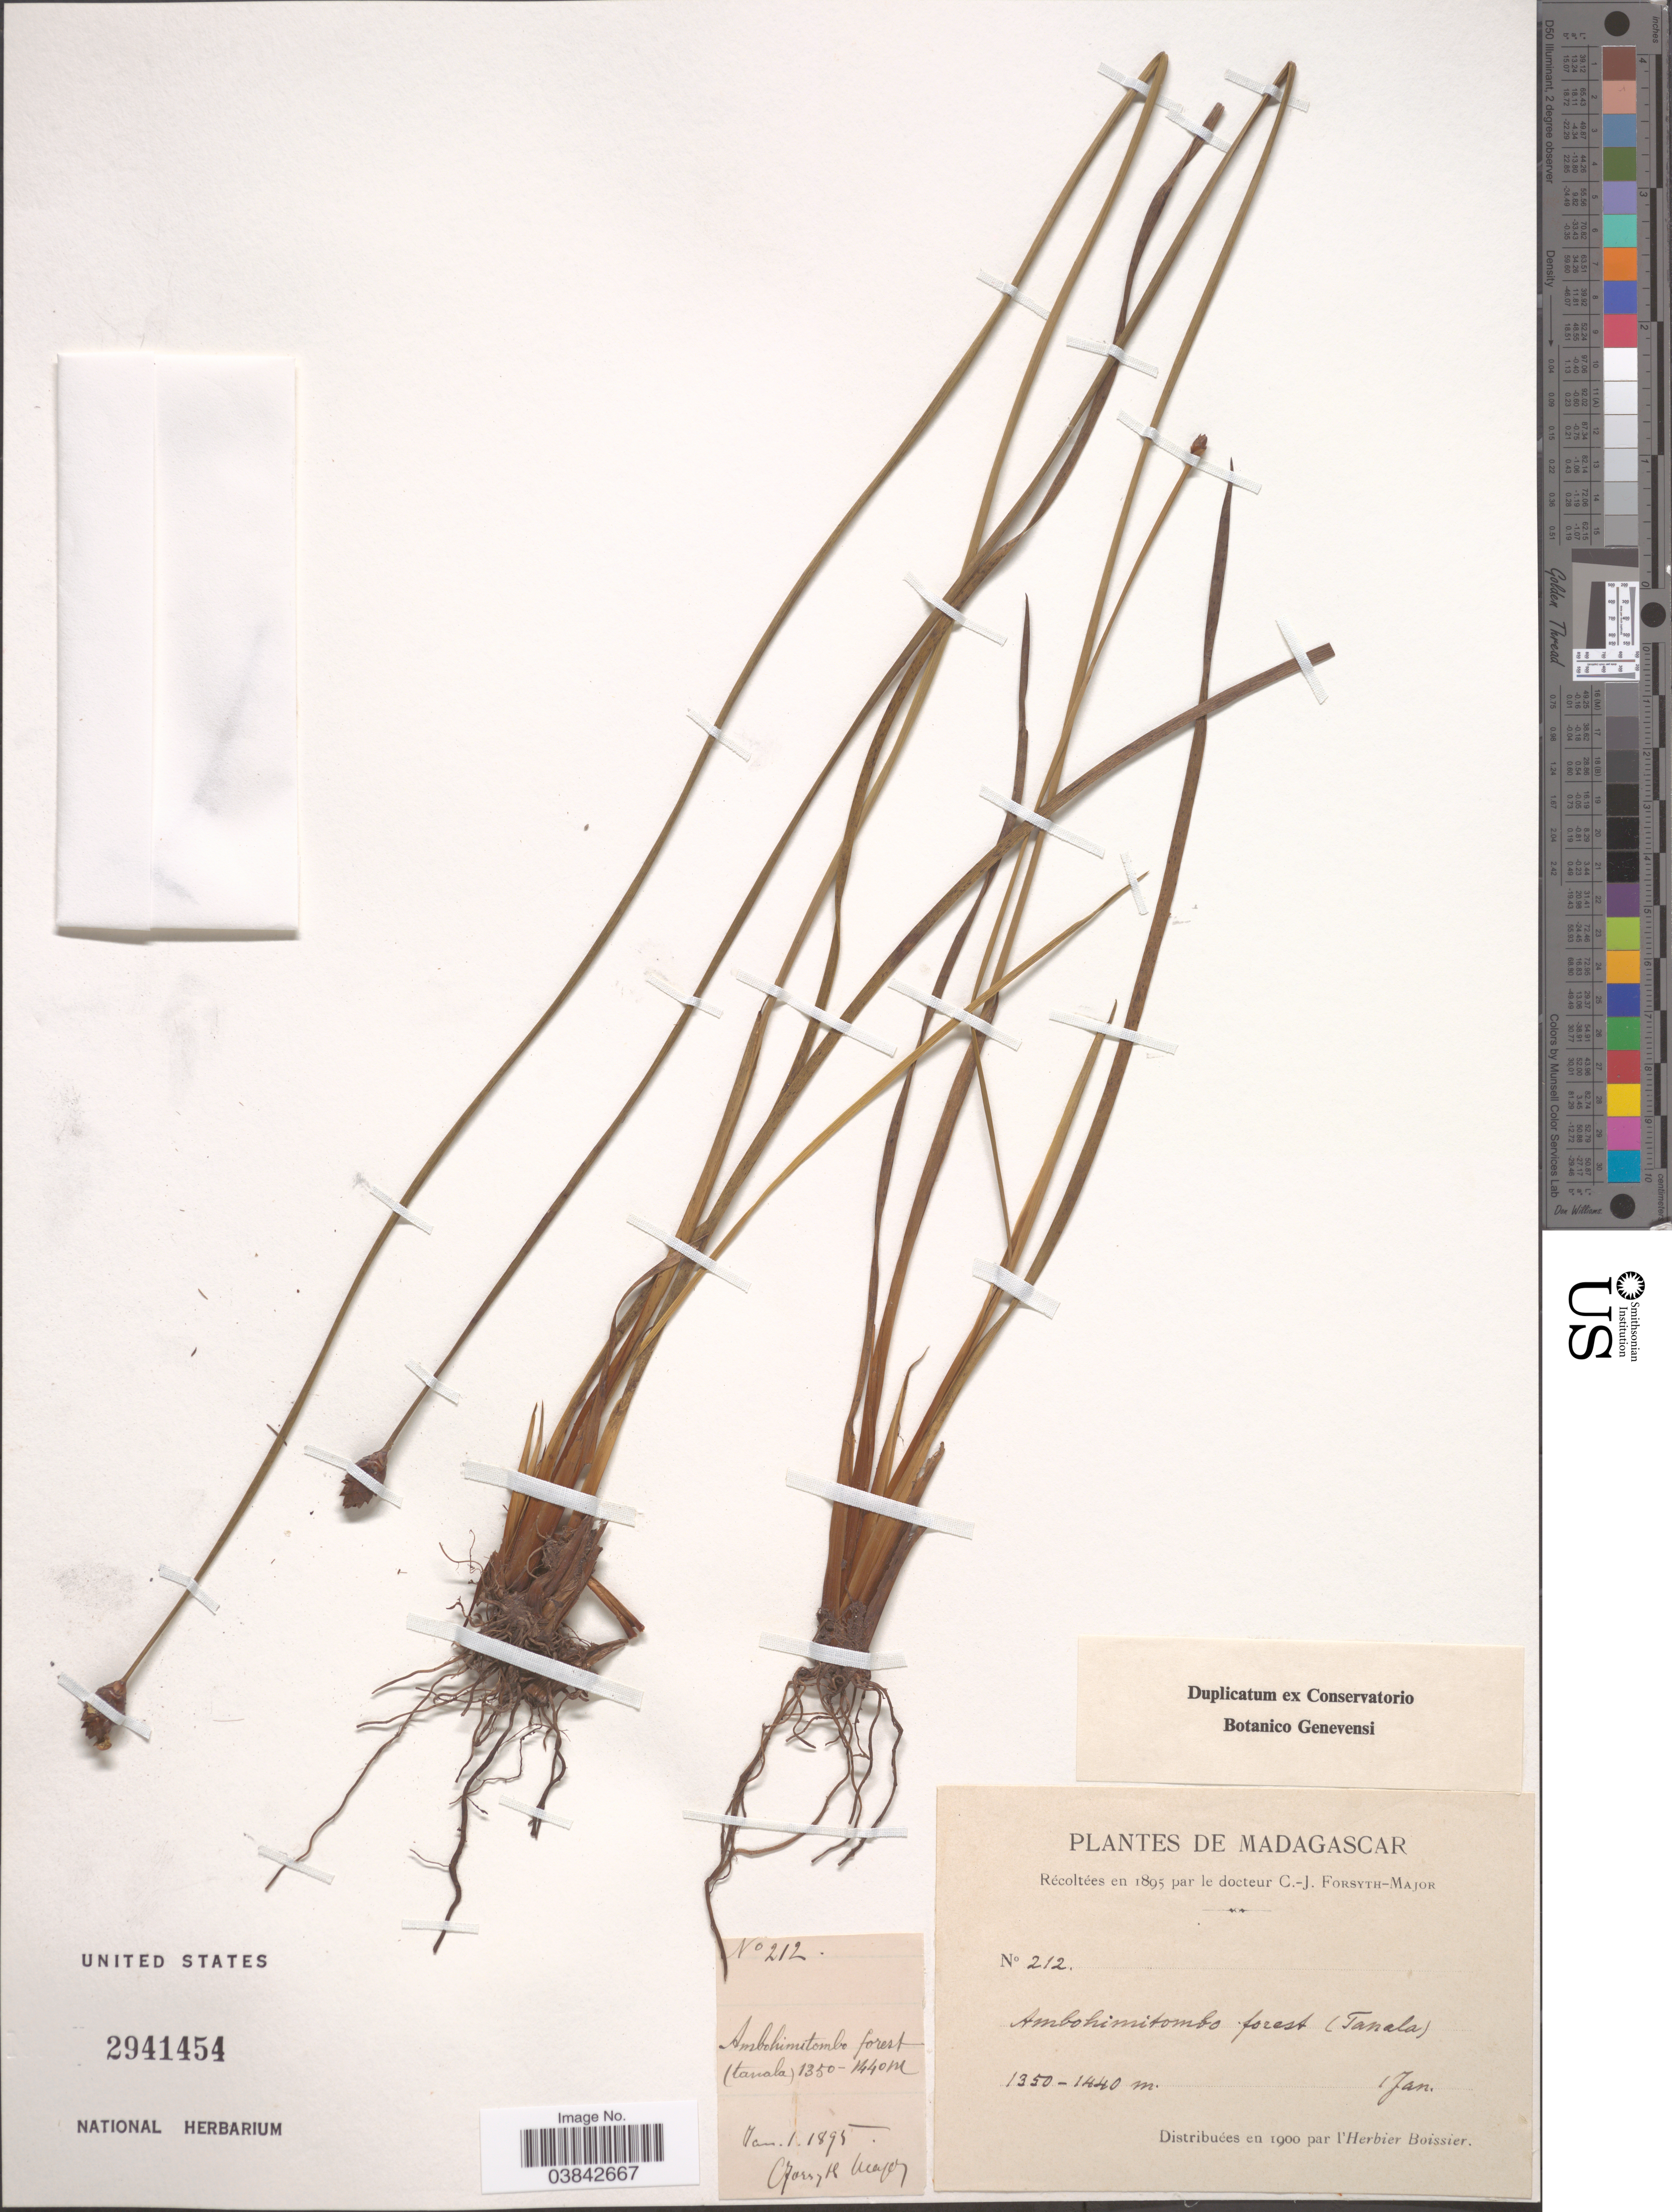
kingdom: Plantae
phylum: Tracheophyta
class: Liliopsida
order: Poales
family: Xyridaceae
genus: Xyris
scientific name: Xyris sp.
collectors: C. I. Forsyth-Major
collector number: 212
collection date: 1895-01-01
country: Madagascar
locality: Ambohimitombo forest (Tanala).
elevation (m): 1350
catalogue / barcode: US 2941454